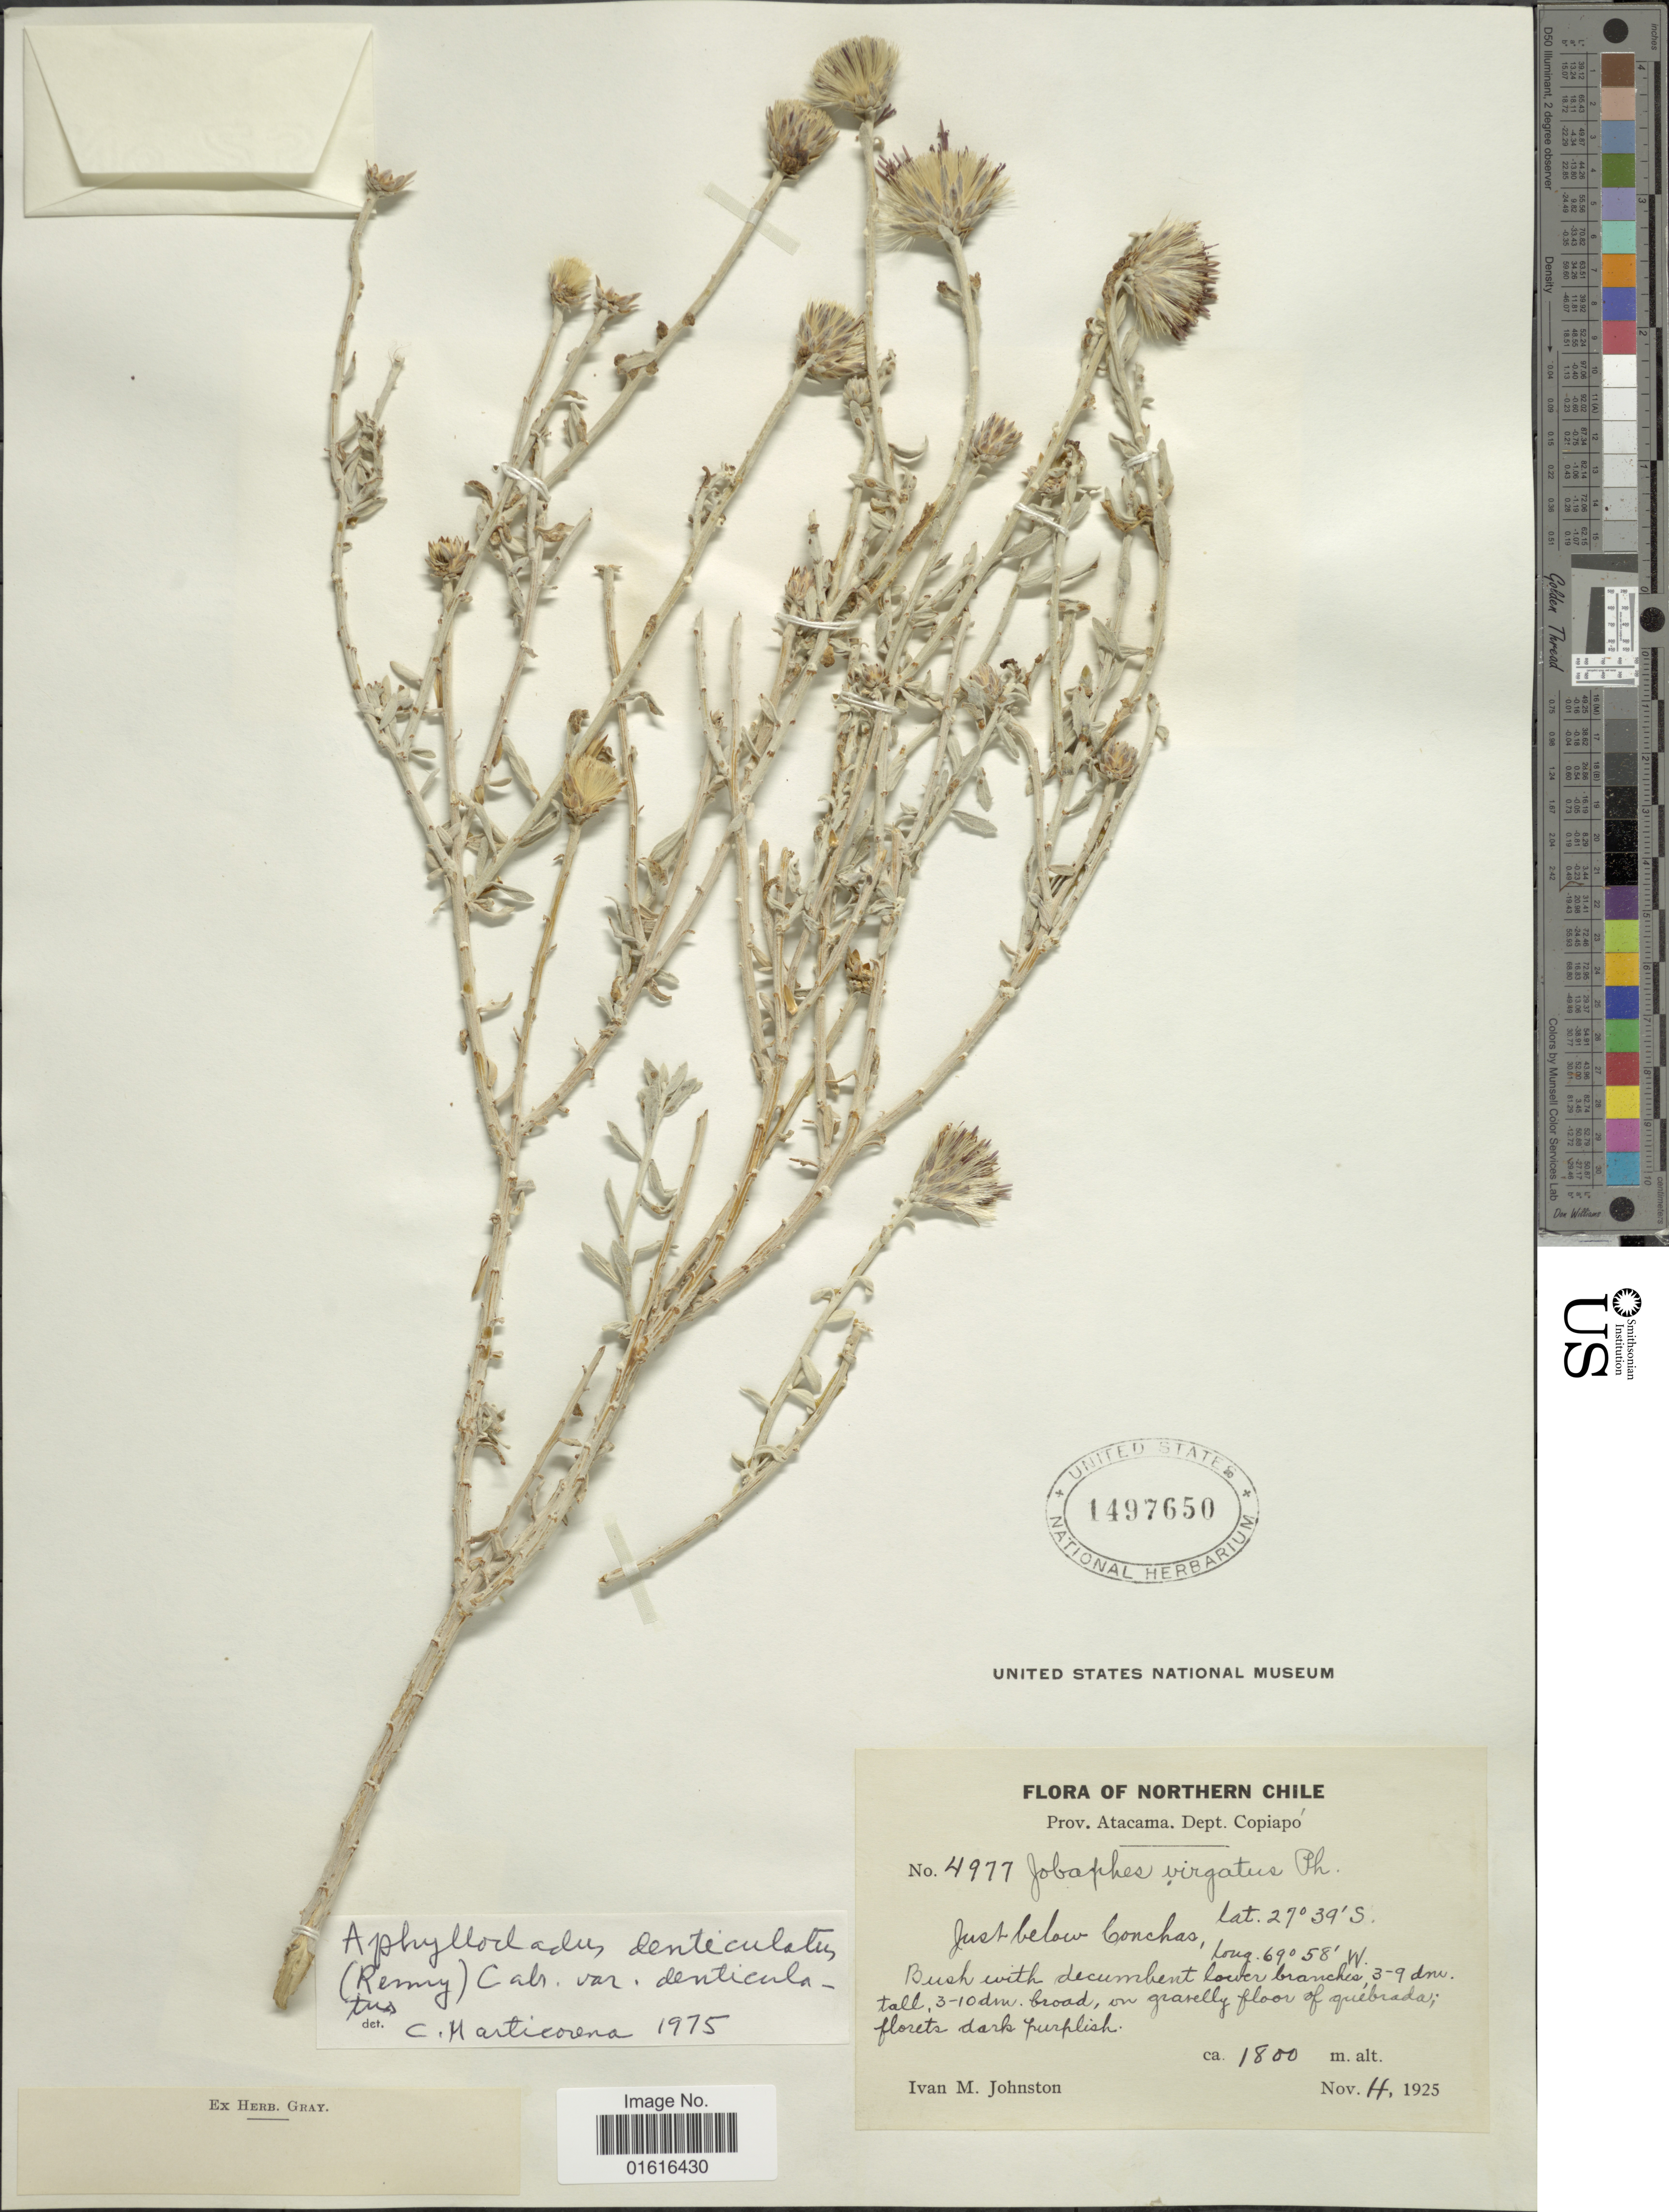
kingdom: Plantae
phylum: Tracheophyta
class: Magnoliopsida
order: Asterales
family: Asteraceae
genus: Aphyllocladus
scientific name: Aphyllocladus denticulatus var. denticulatus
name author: (J. Rémy ex Remy) Cabrera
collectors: I.M. Johnston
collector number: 4977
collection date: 1925-11-11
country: Chile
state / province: Atacama (III)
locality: Northern Chile, Prov. Atacama, Dept. Copiapo, just below Conchas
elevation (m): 1800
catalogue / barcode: US 1497650